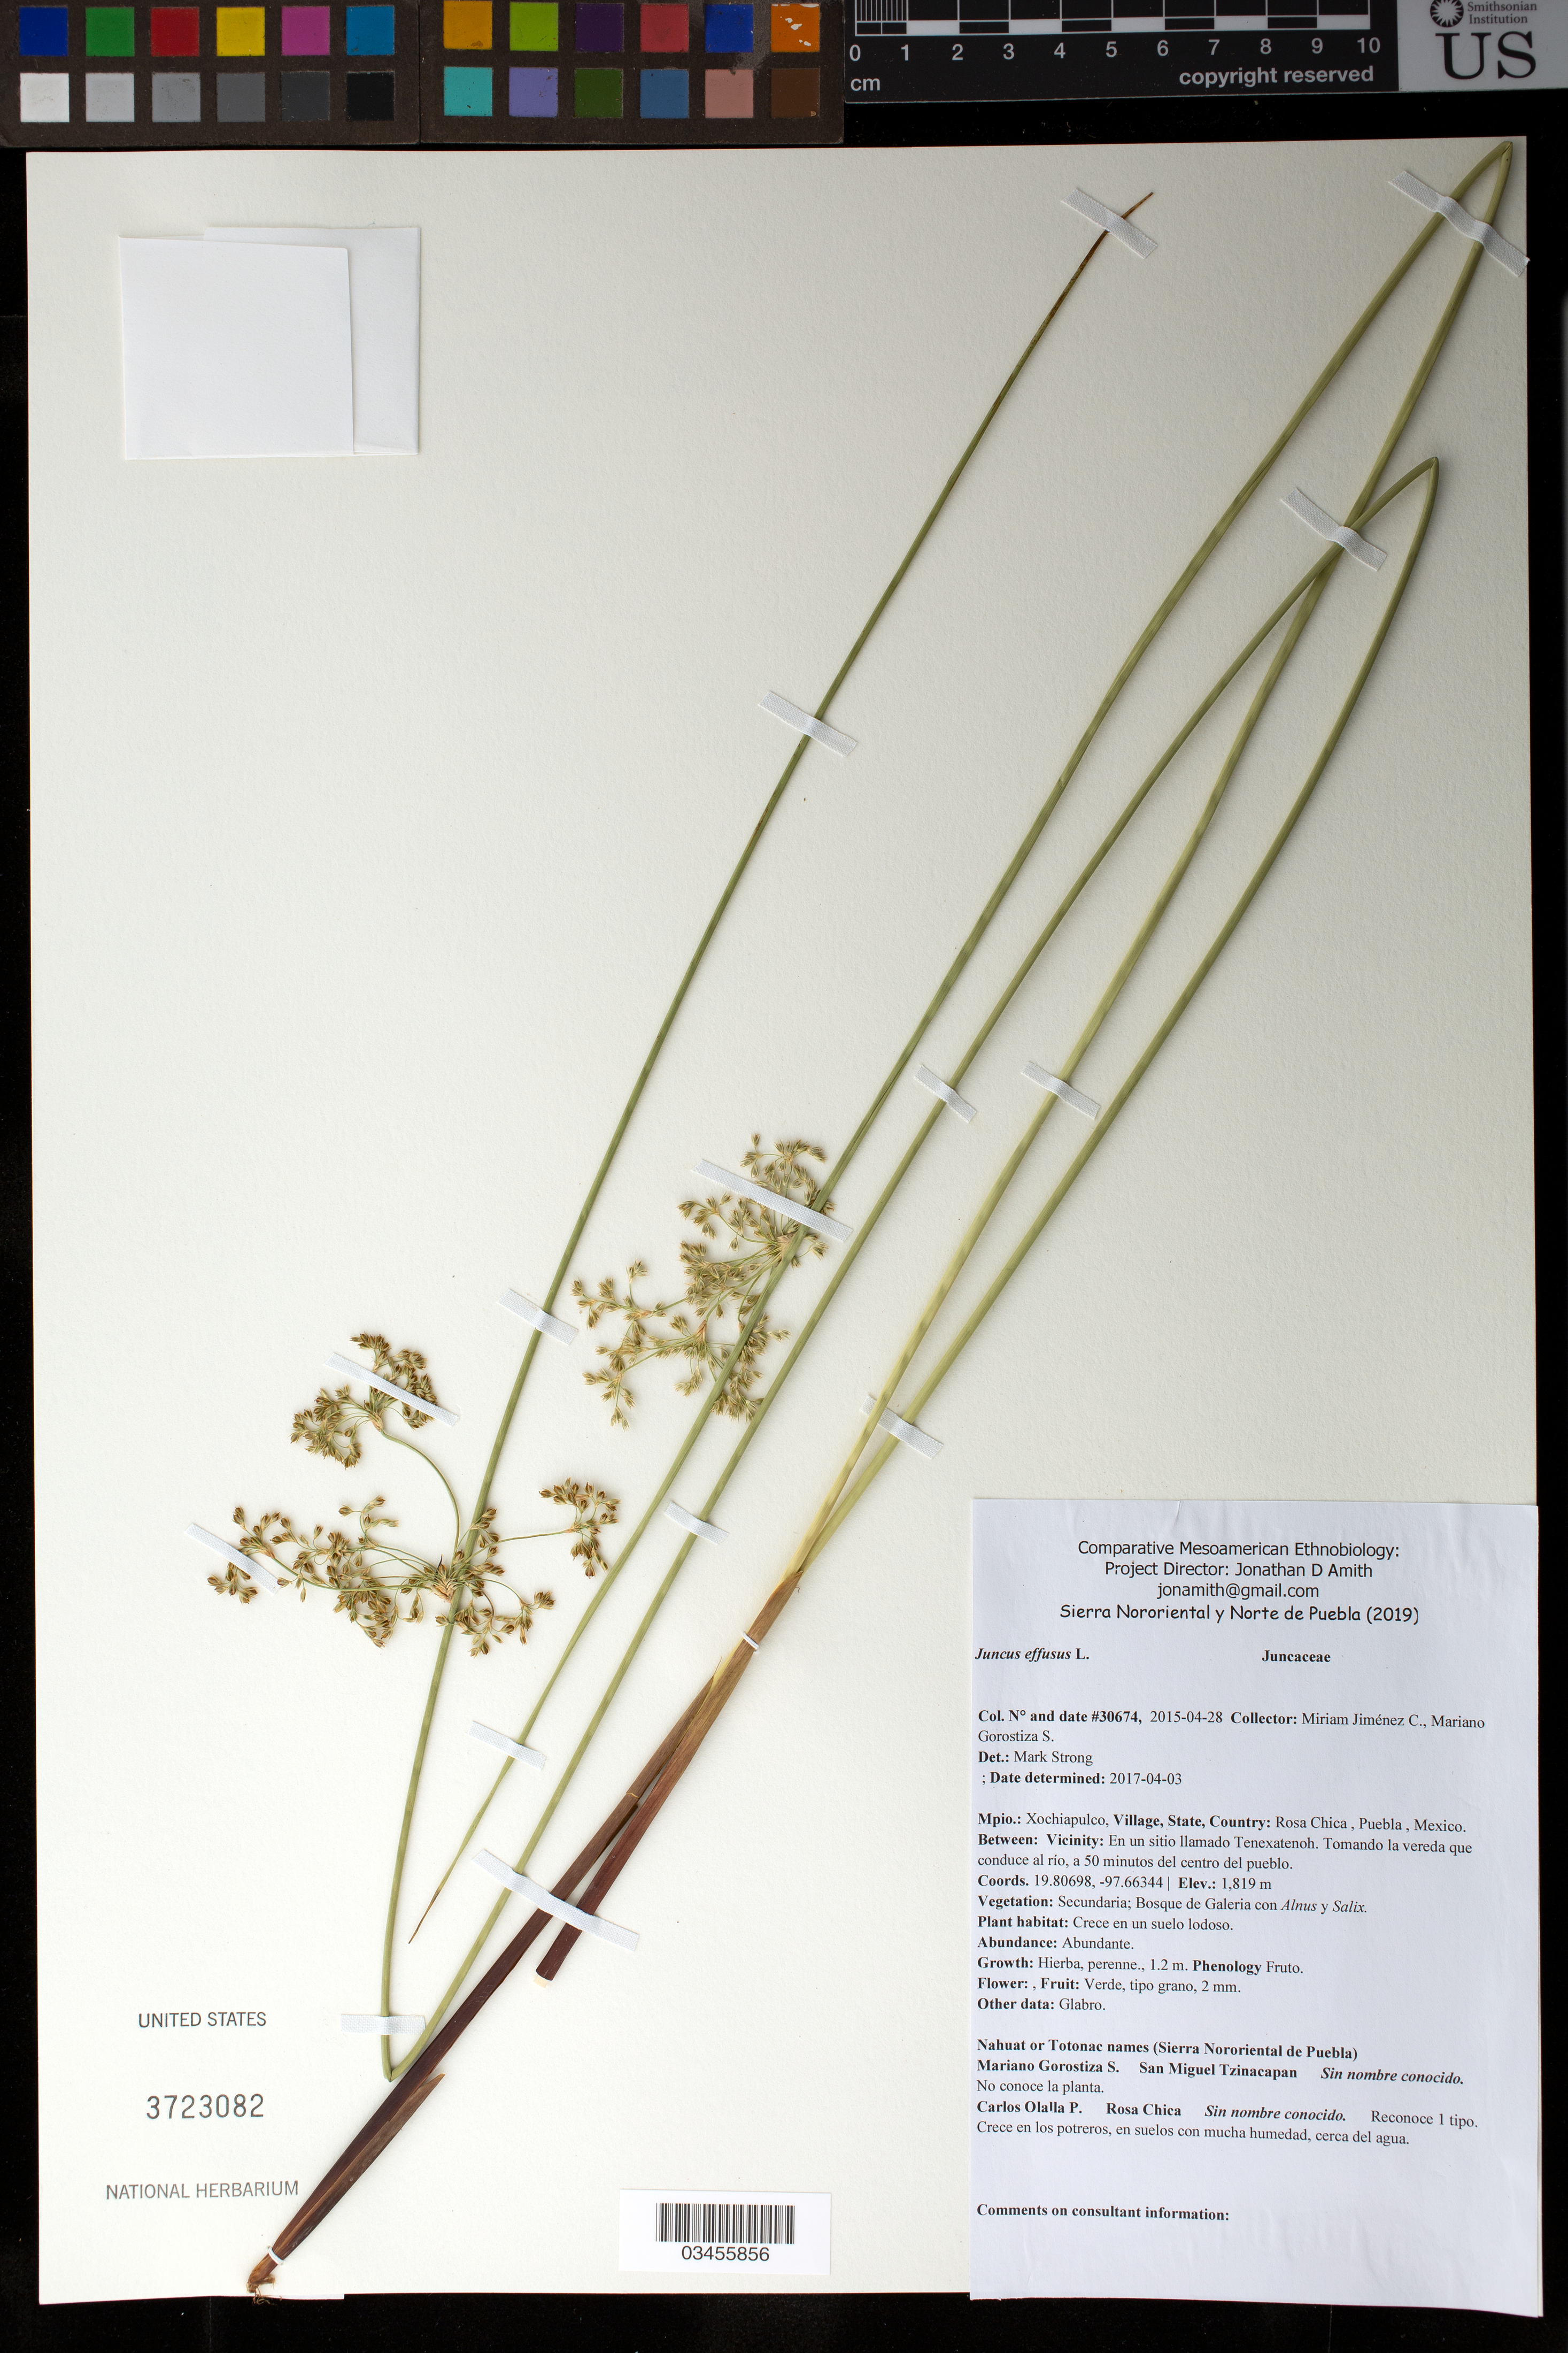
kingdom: Plantae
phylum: Tracheophyta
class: Liliopsida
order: Poales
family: Juncaceae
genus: Juncus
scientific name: Juncus effusus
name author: L.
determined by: Strong, M. T., (US), Smithsonian Institution - National Museum of Natural History (UNITED STATES)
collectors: Canek Ledesma C.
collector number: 20633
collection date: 2015-01-27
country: México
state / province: Puebla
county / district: Zacapoaxtla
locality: PUEBLO: San Juan Tahitic; LOCALIDAD EXACTA: A 1 hora de la finca Calotepec, en la localidad de Baesko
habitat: Bosque de galería (Liquidambar-Encino-Alnus) | Crece en lugares muy húmedos y junto al río.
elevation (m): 1526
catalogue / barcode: US 3723081